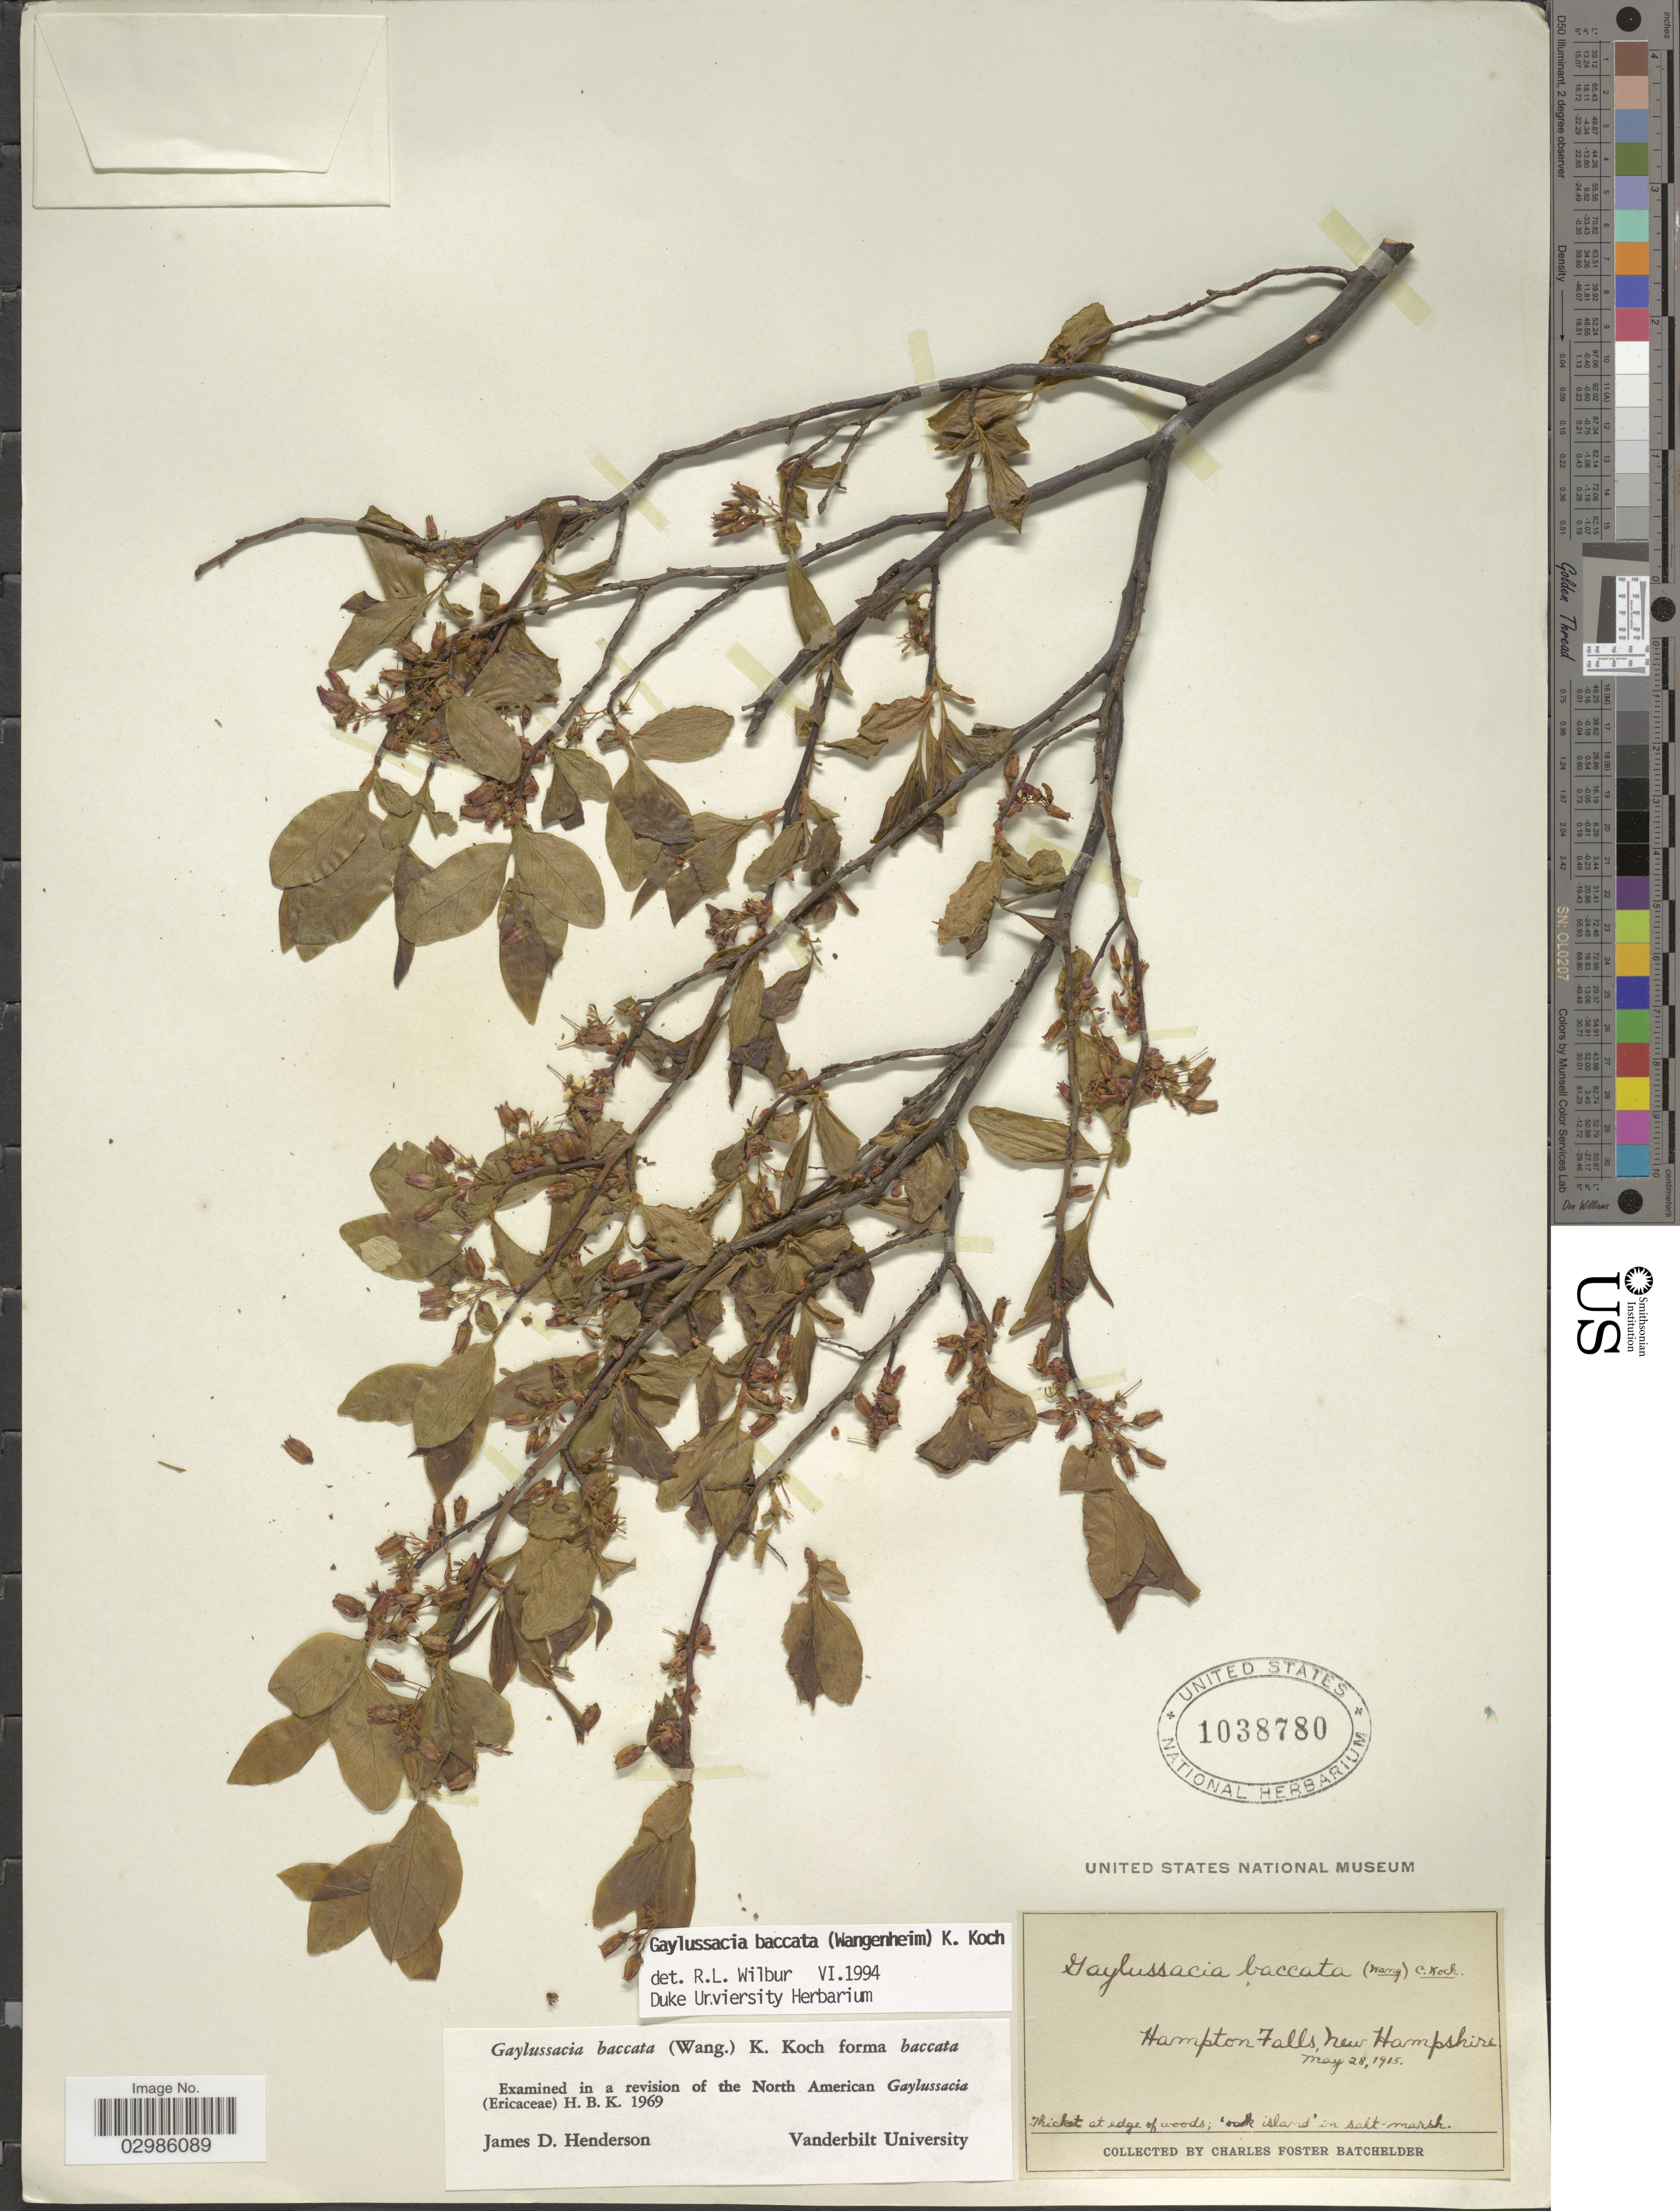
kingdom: Plantae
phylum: Tracheophyta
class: Magnoliopsida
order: Ericales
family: Ericaceae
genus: Gaylussacia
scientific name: Gaylussacia baccata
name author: (Wangenh.) K. Koch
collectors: C. Batchelder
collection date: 1915-05-28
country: United States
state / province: New Hampshire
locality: Hampton Falls.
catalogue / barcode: US 1038780